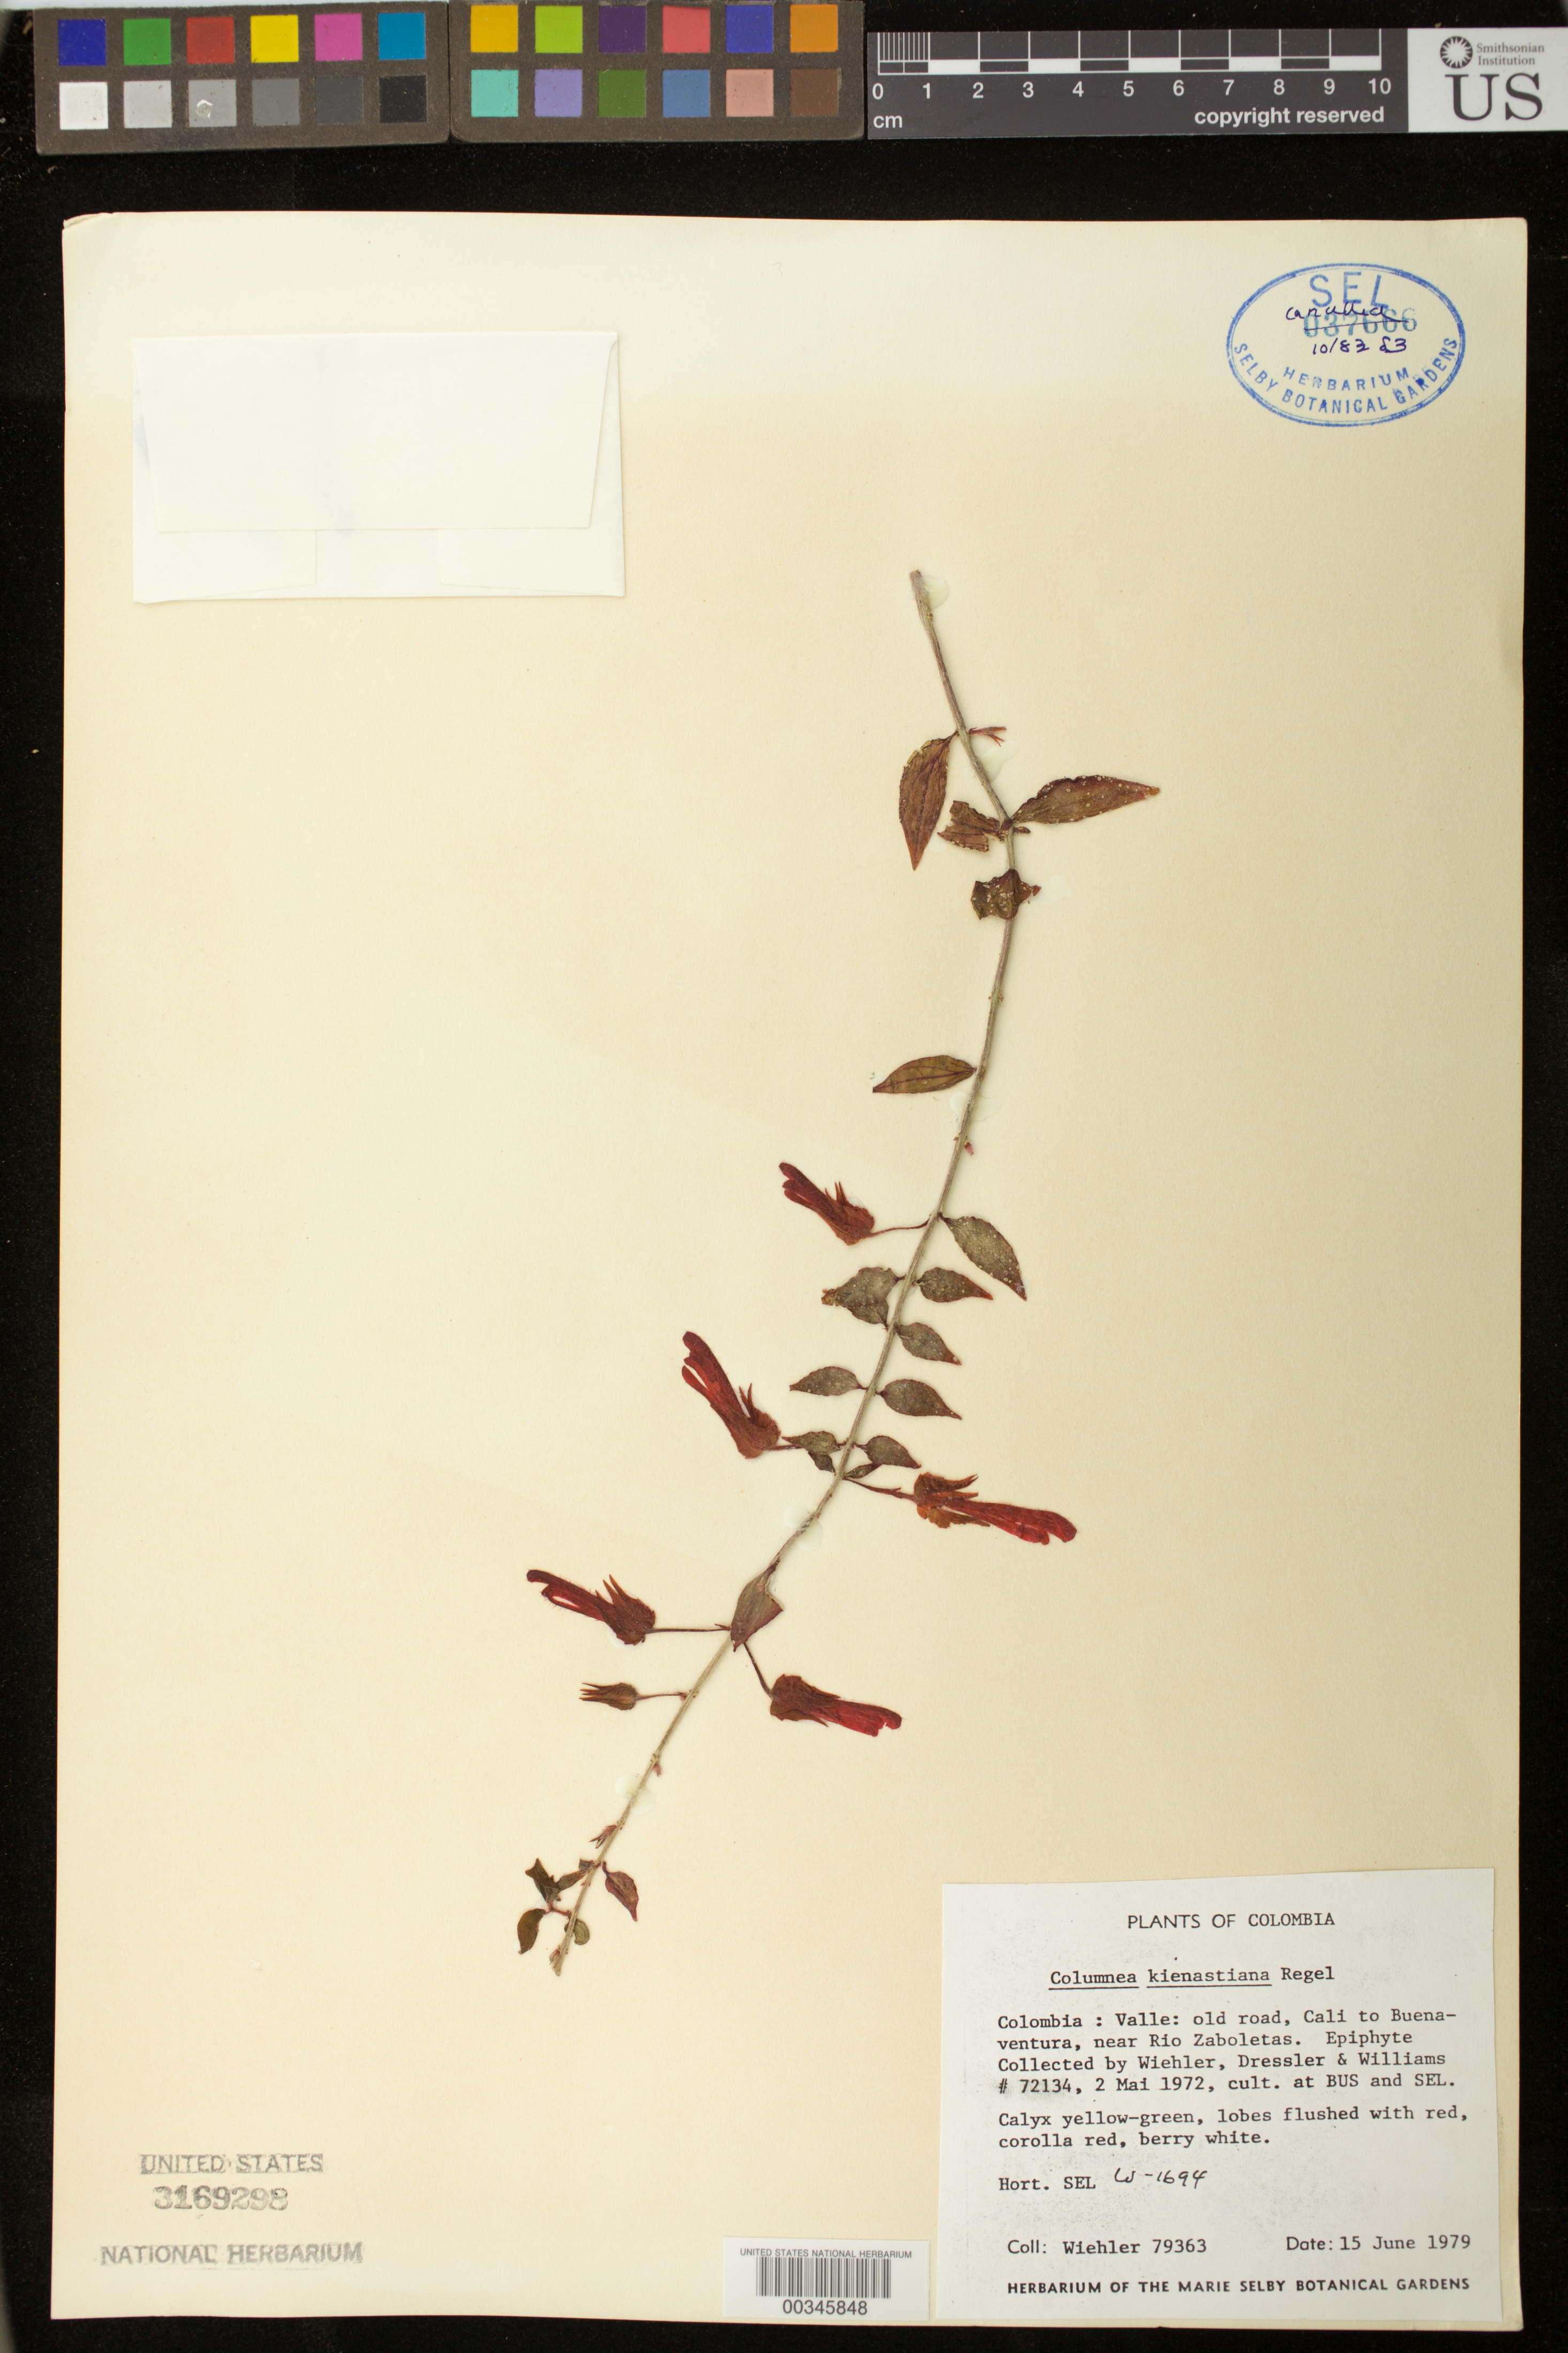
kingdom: Plantae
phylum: Tracheophyta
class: Magnoliopsida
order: Lamiales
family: Gesneriaceae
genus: Columnea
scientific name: Columnea kienastiana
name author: Regel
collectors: H. J. Wiehler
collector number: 79363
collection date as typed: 15 Jun 1979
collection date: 1979-06-15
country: Colombia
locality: Cult. MSBG, Sarasota, FL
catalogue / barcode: US 3169298